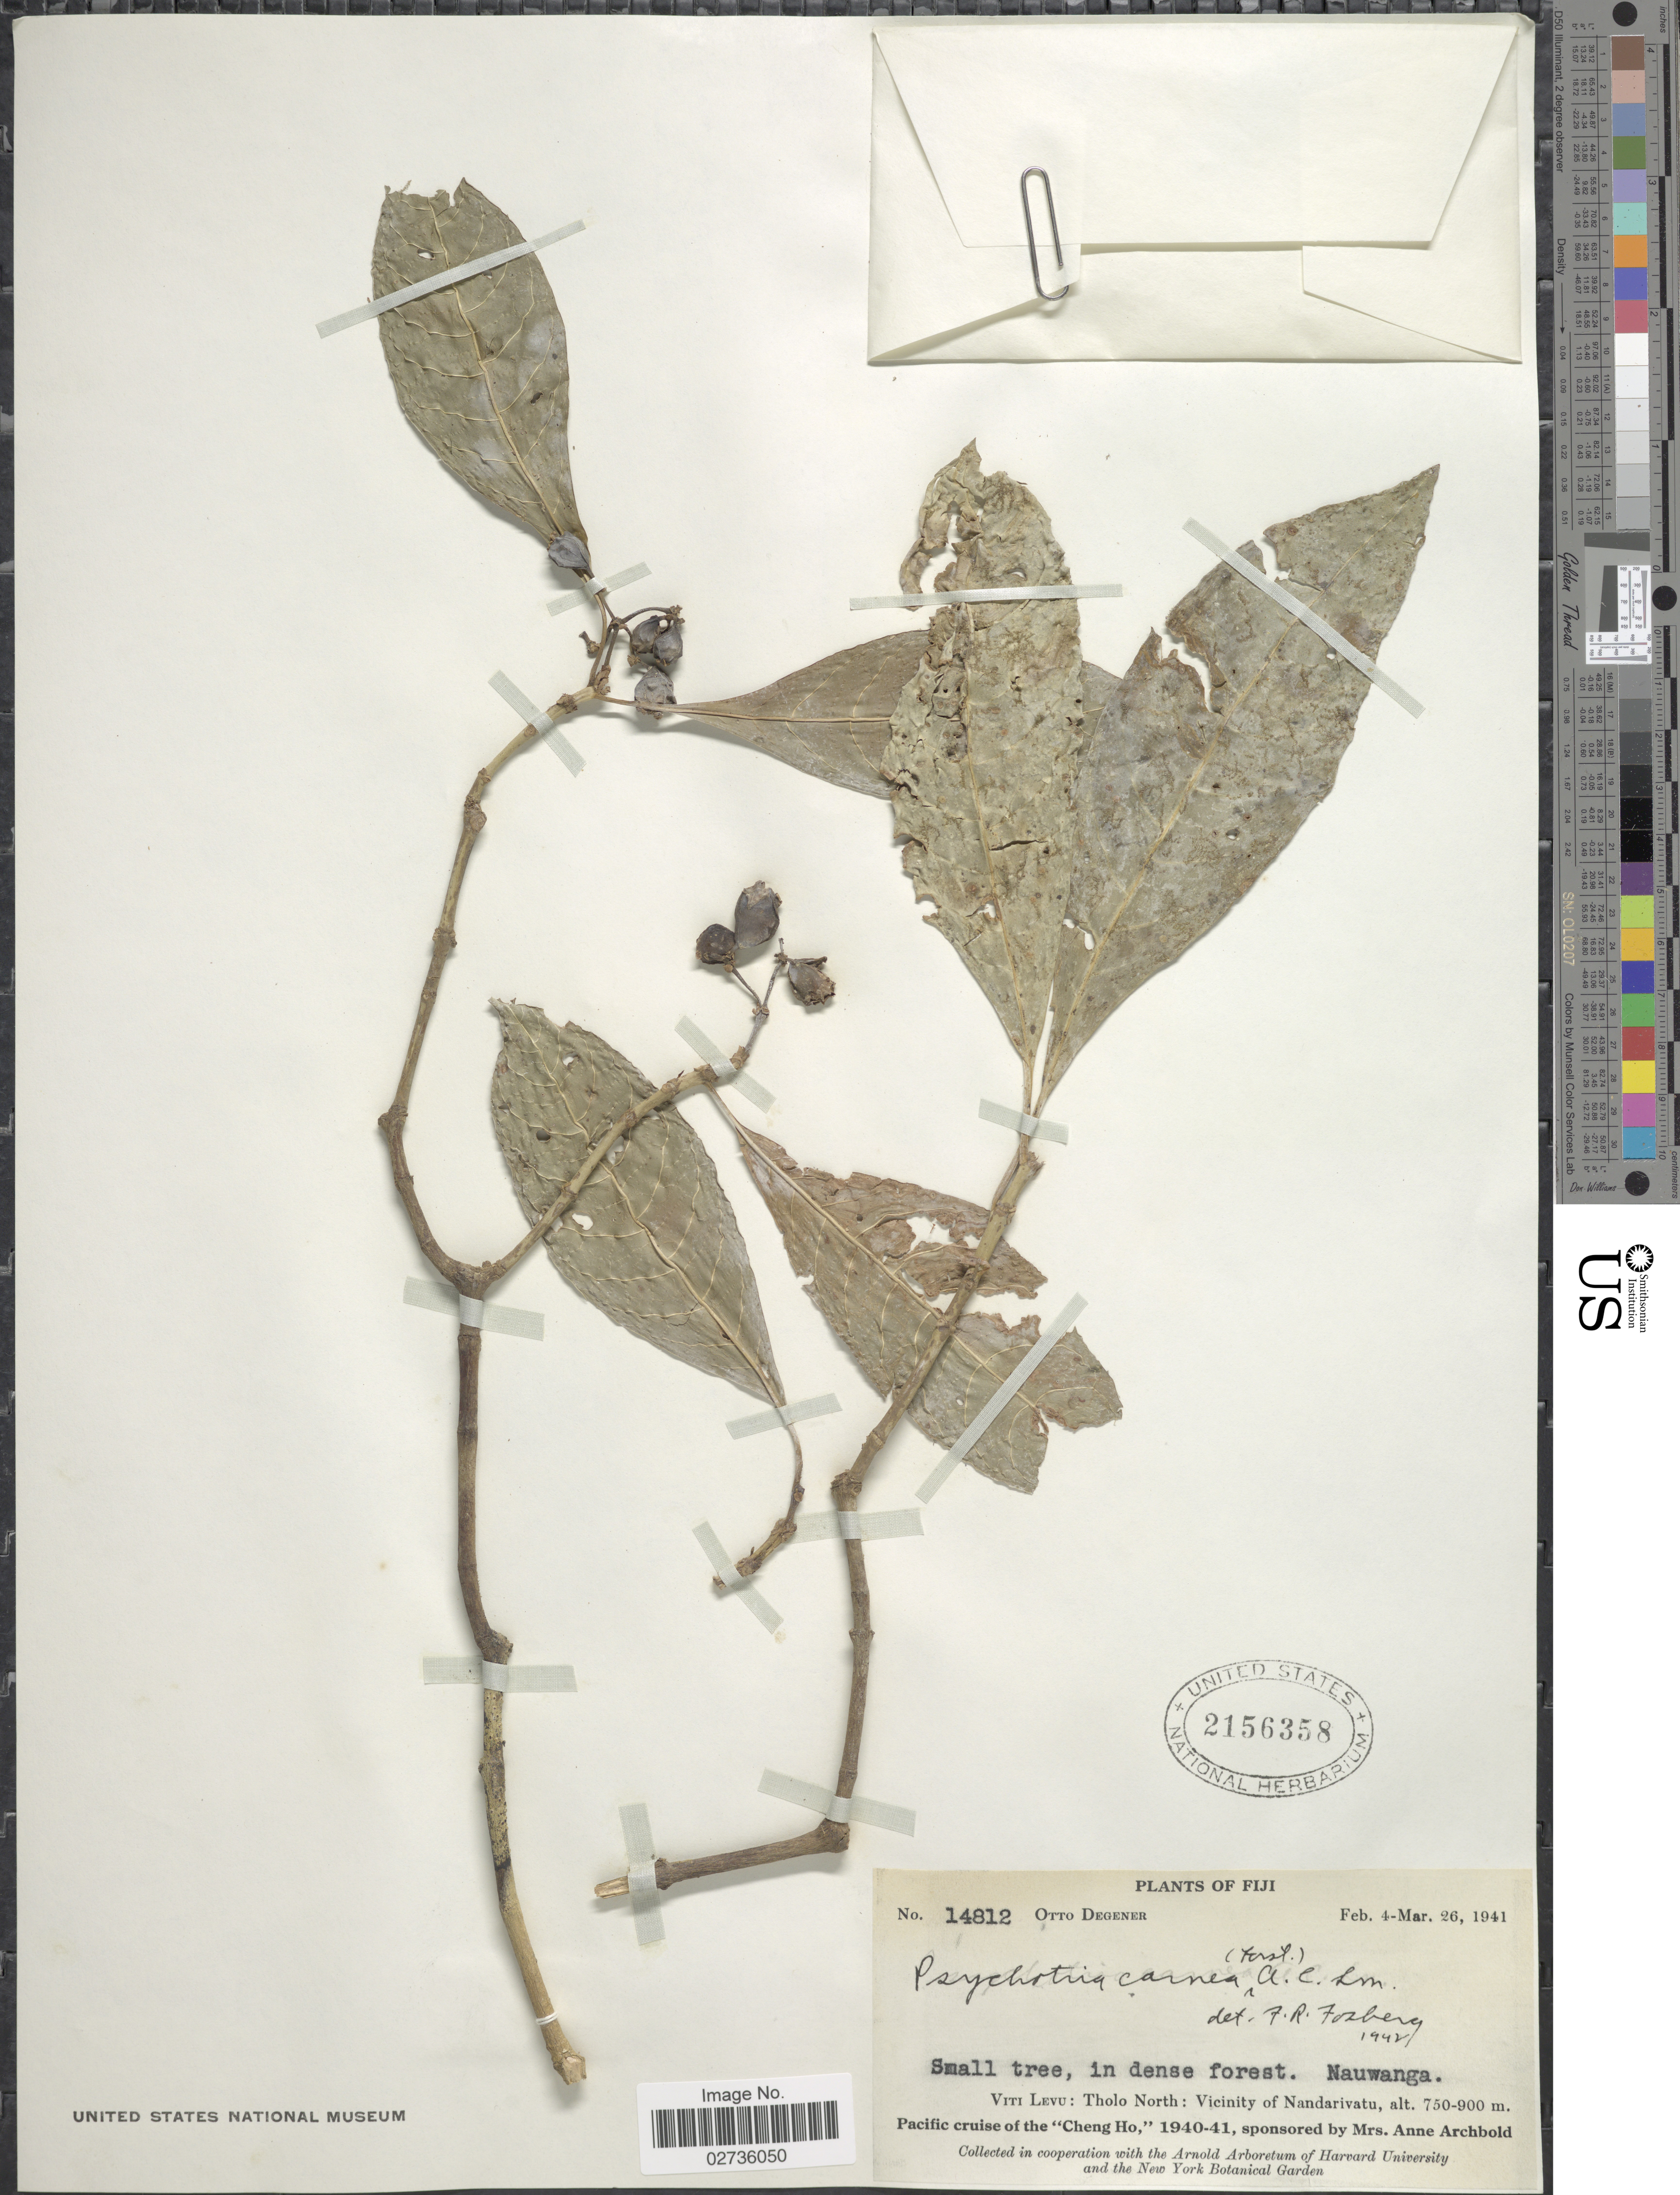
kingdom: Plantae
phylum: Tracheophyta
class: Magnoliopsida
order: Gentianales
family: Rubiaceae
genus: Psychotria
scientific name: Psychotria carnea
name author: (G. Forst.) A.C. Sm.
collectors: O. Degener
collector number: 14812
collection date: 1941-02-04/1941-03-26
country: Fiji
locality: Nauwanga. Viti Levu: Tholo North: Vicinity of Nandarivatu.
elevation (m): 750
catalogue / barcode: US 2156358